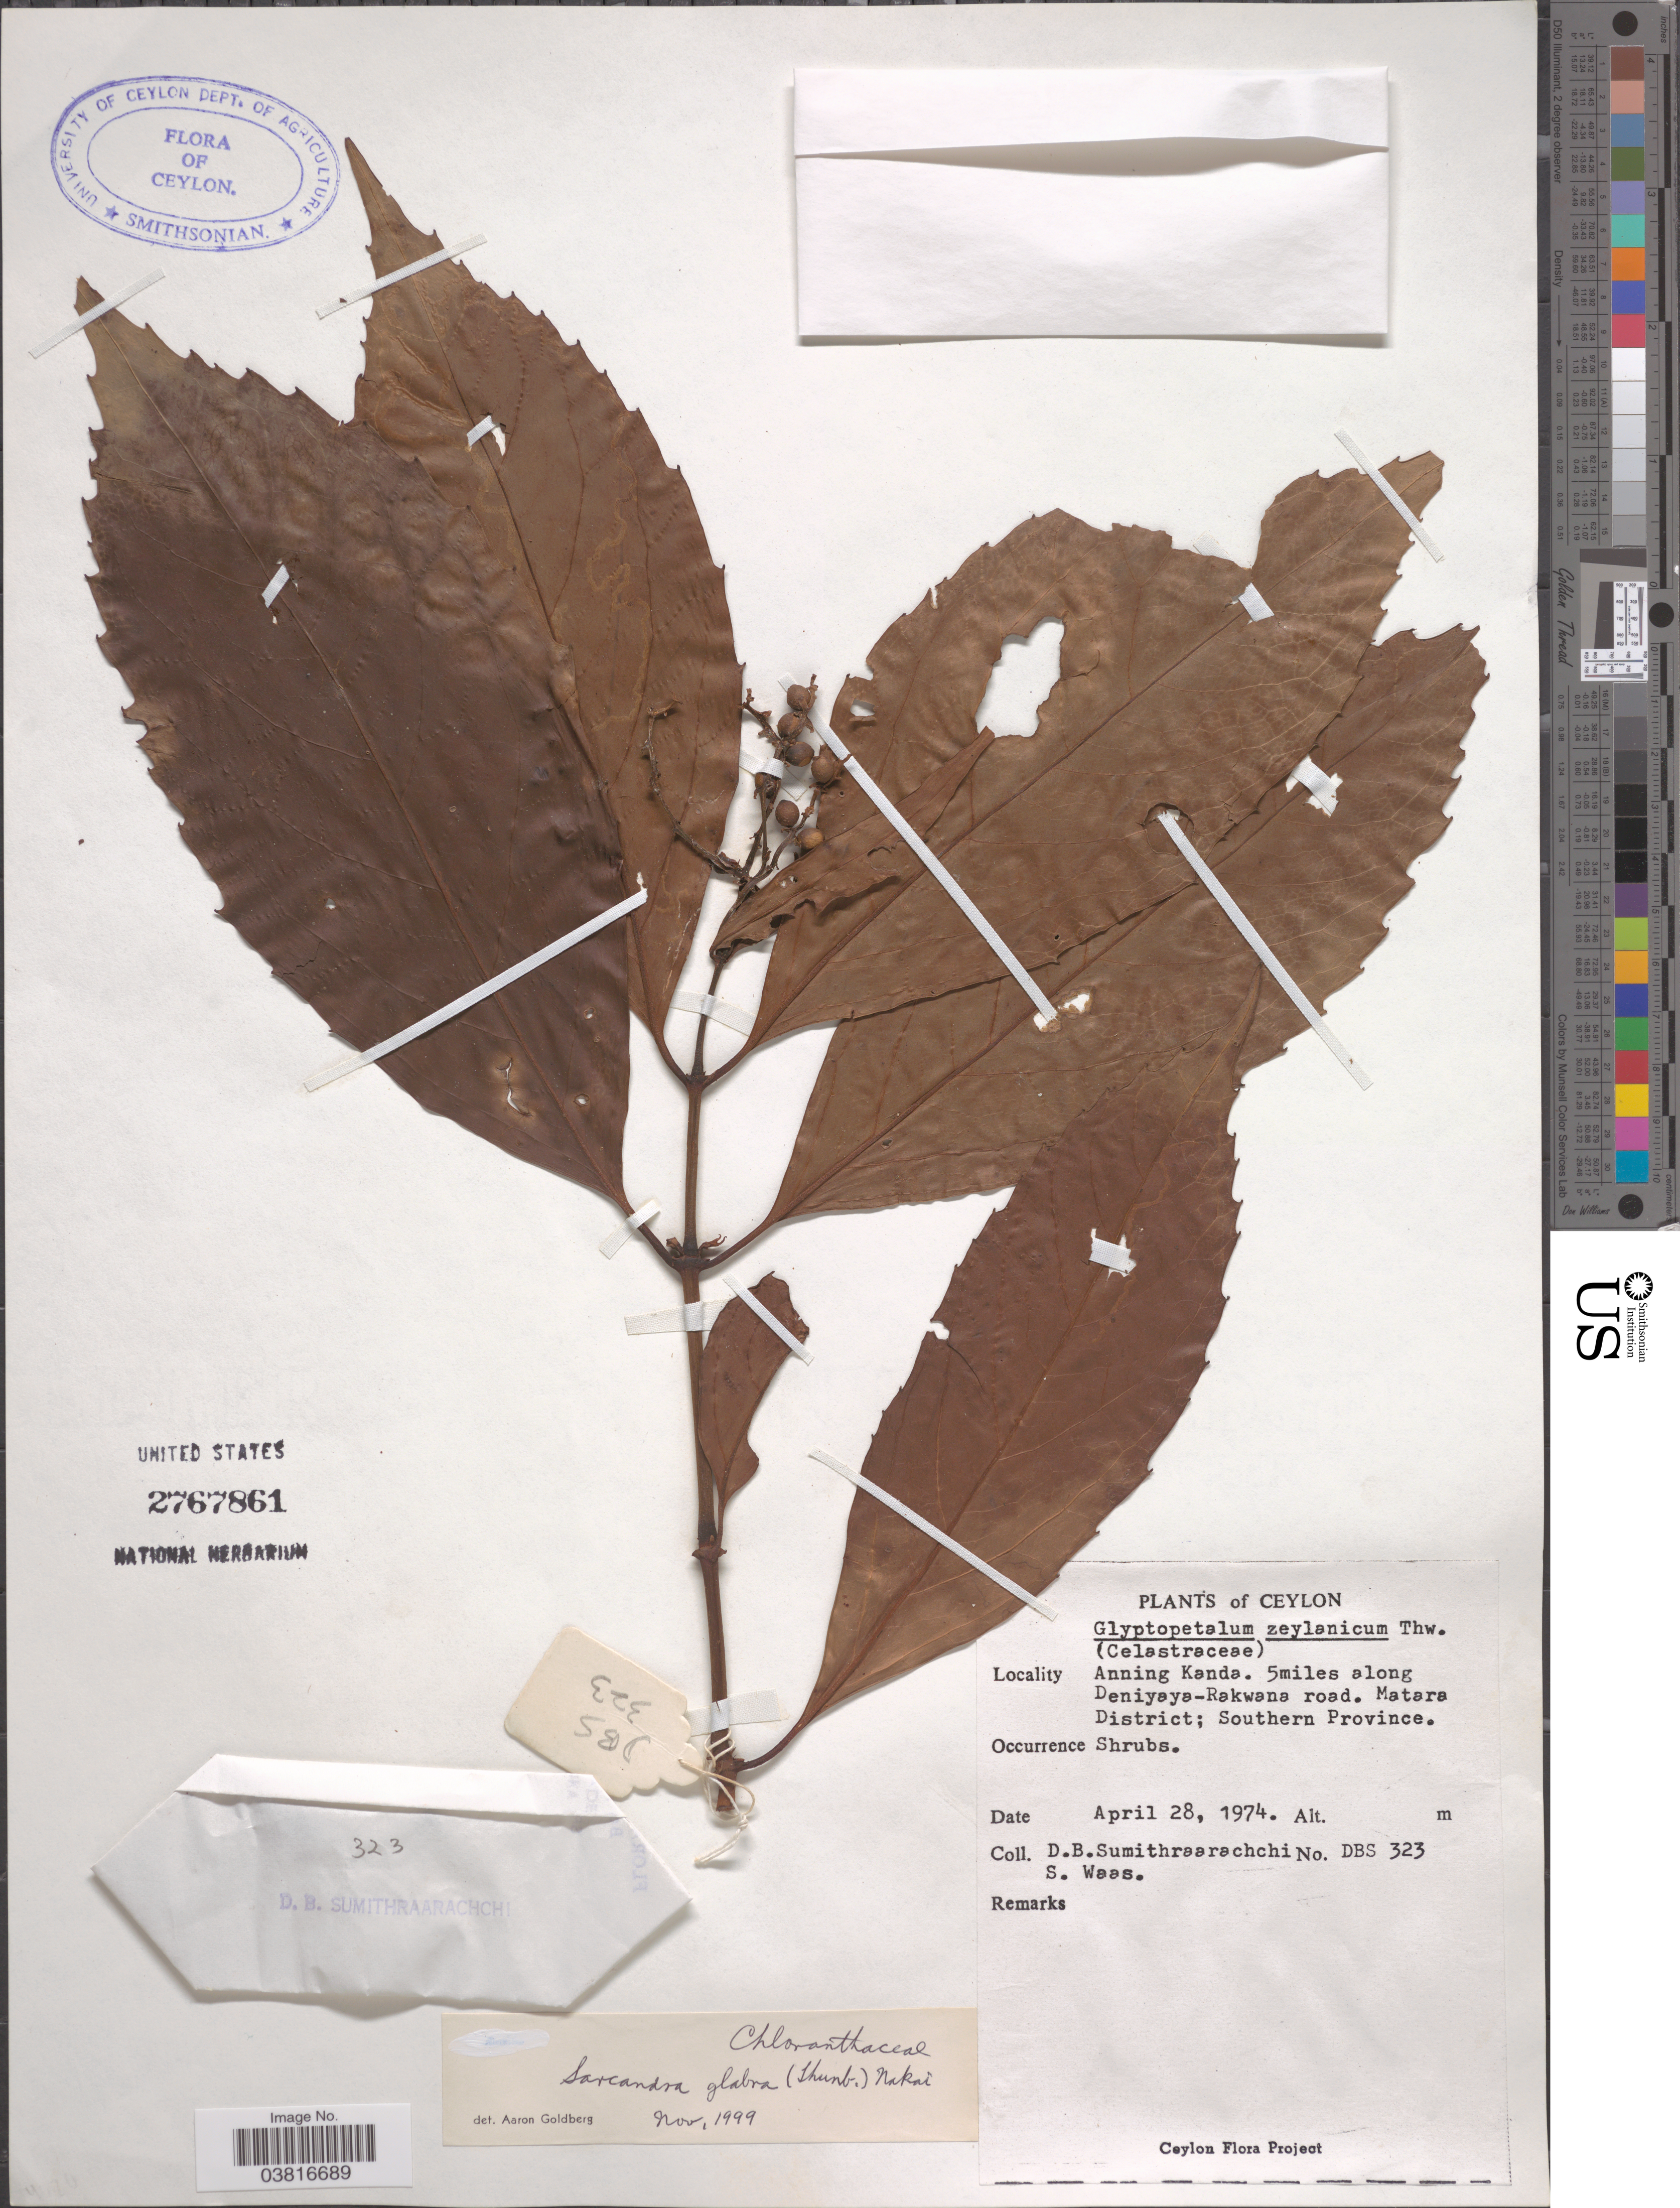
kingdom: Plantae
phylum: Tracheophyta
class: Magnoliopsida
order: Chloranthales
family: Chloranthaceae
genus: Sarcandra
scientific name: Sarcandra glabra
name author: (Thunb.) Nakai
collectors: D. B. Sumithraarachchi & S. Waas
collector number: DBS 323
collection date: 1974-04-28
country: Sri Lanka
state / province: Southern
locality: Ceylon. Anning Kanda. 5 miles along Deniyaya-Rakwana road. Matara District.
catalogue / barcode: US 2767861